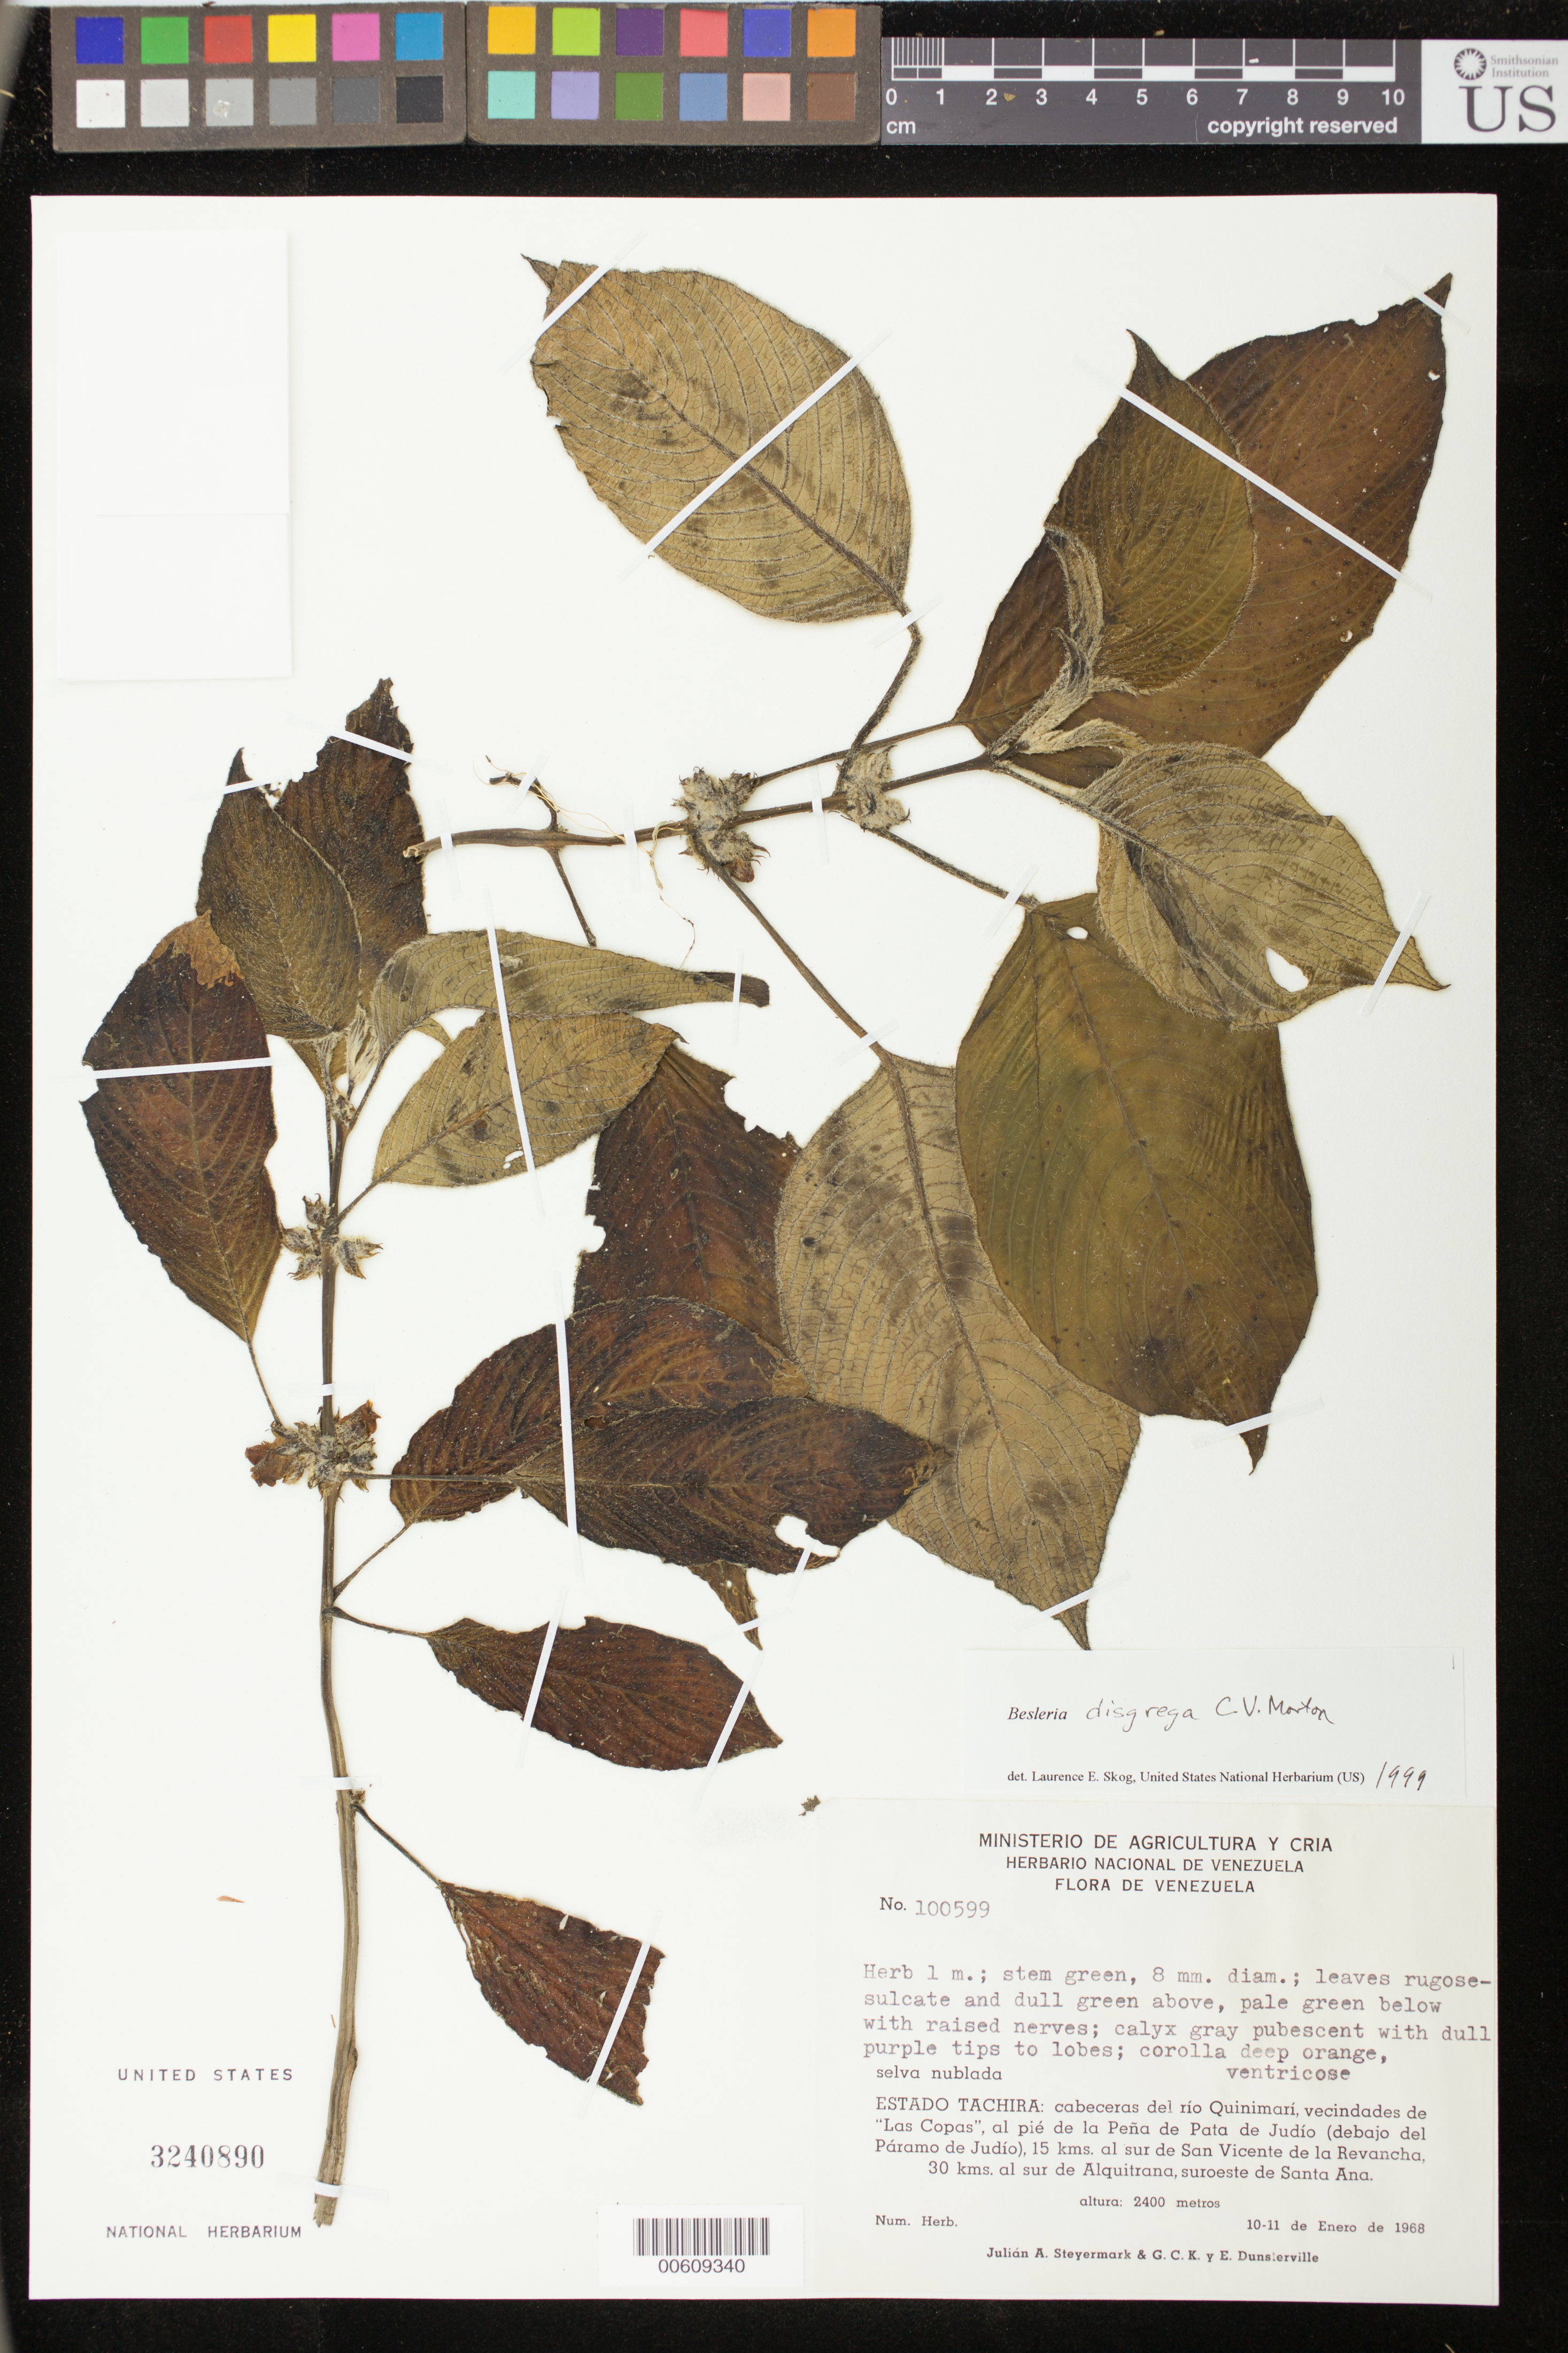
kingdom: Plantae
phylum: Tracheophyta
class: Magnoliopsida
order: Lamiales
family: Gesneriaceae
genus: Besleria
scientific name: Besleria disgrega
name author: C.V. Morton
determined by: Skog, Laurence E.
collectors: J. Steyermark, G. C. K. Dunsterville & E. Dunsterville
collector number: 100599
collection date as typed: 10-11 Jan 1968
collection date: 1968-01-10/1968-01-11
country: Venezuela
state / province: Táchira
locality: Cabeceras del río Quinimarí, vecindades de "Las Copas", al pié de la Peña de Pata de Judío (debajo del Páramo de Judío), 15 km al S de San Vicente de la Revancha, 30 km al S de Alquitrana, SW de Santa Ana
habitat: Selva nublada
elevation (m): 2400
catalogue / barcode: US 3240890